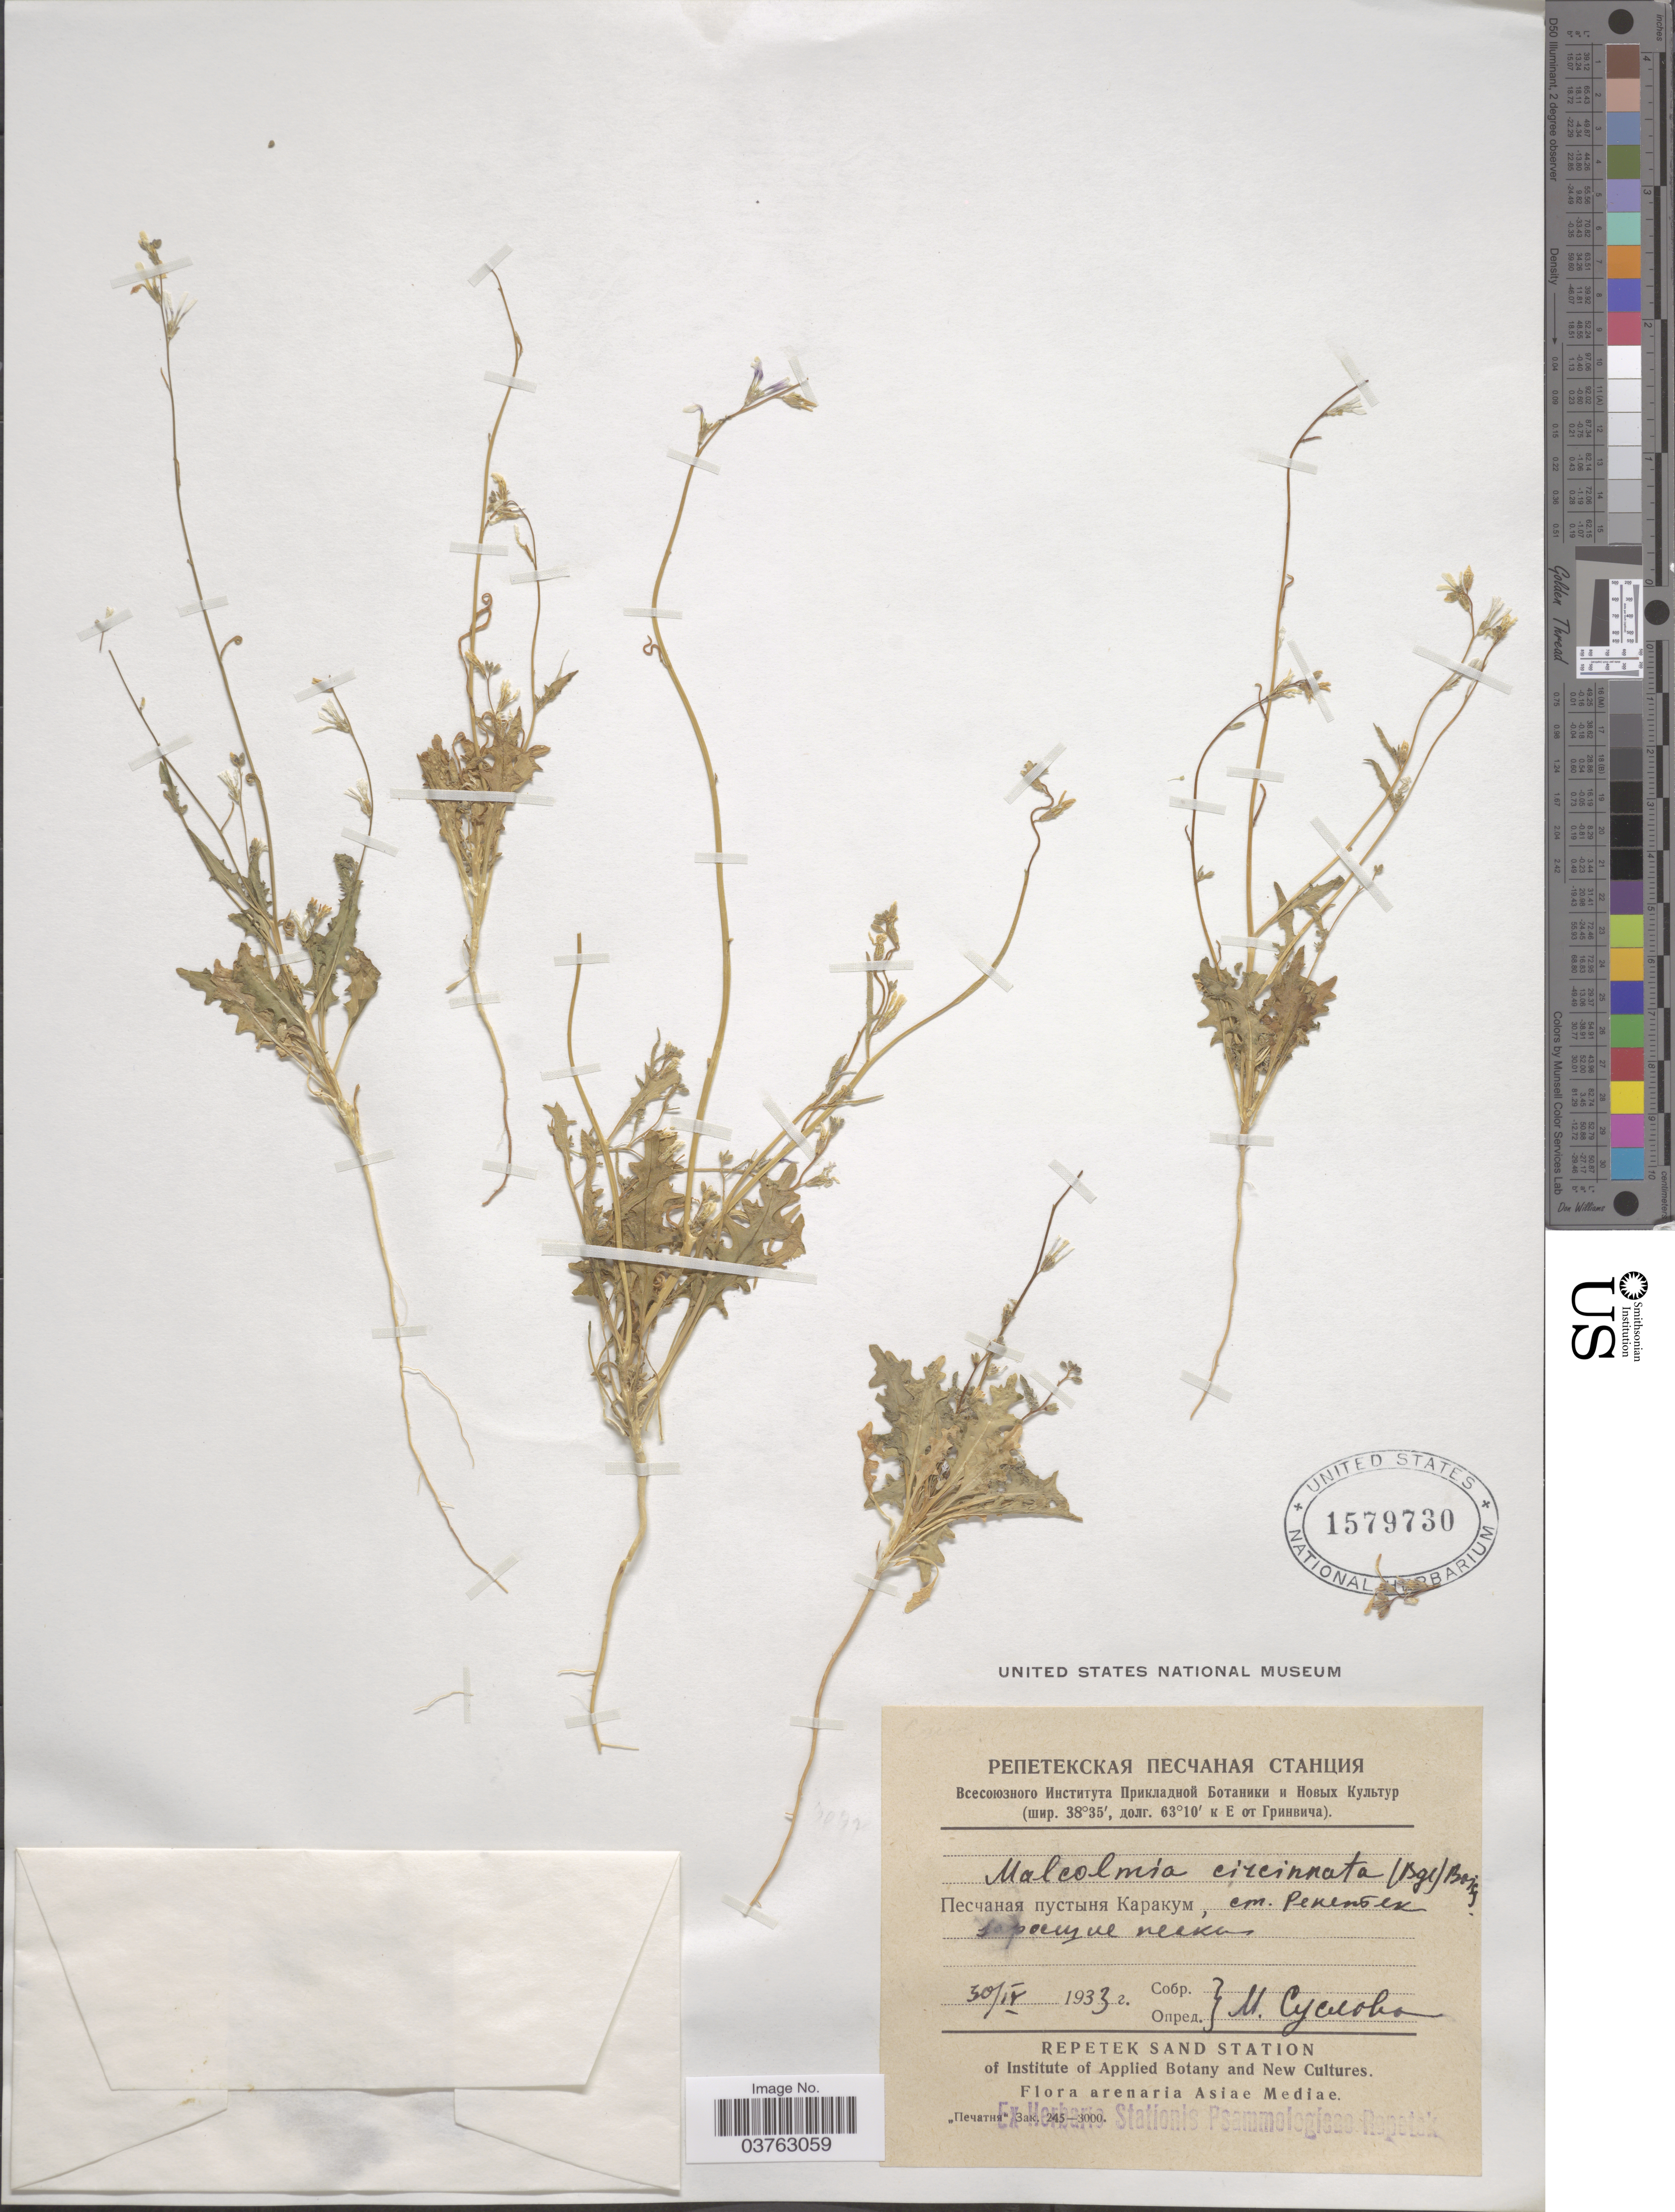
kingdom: Plantae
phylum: Tracheophyta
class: Magnoliopsida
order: Brassicales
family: Brassicaceae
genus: Malcolmia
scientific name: Malcolmia circinnata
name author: (Bunge) Boiss.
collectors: M. Suslova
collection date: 1933-04-30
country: Turkmenistan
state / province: Lebap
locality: Karakum Desert, Repetek Station.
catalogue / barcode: US 1579730